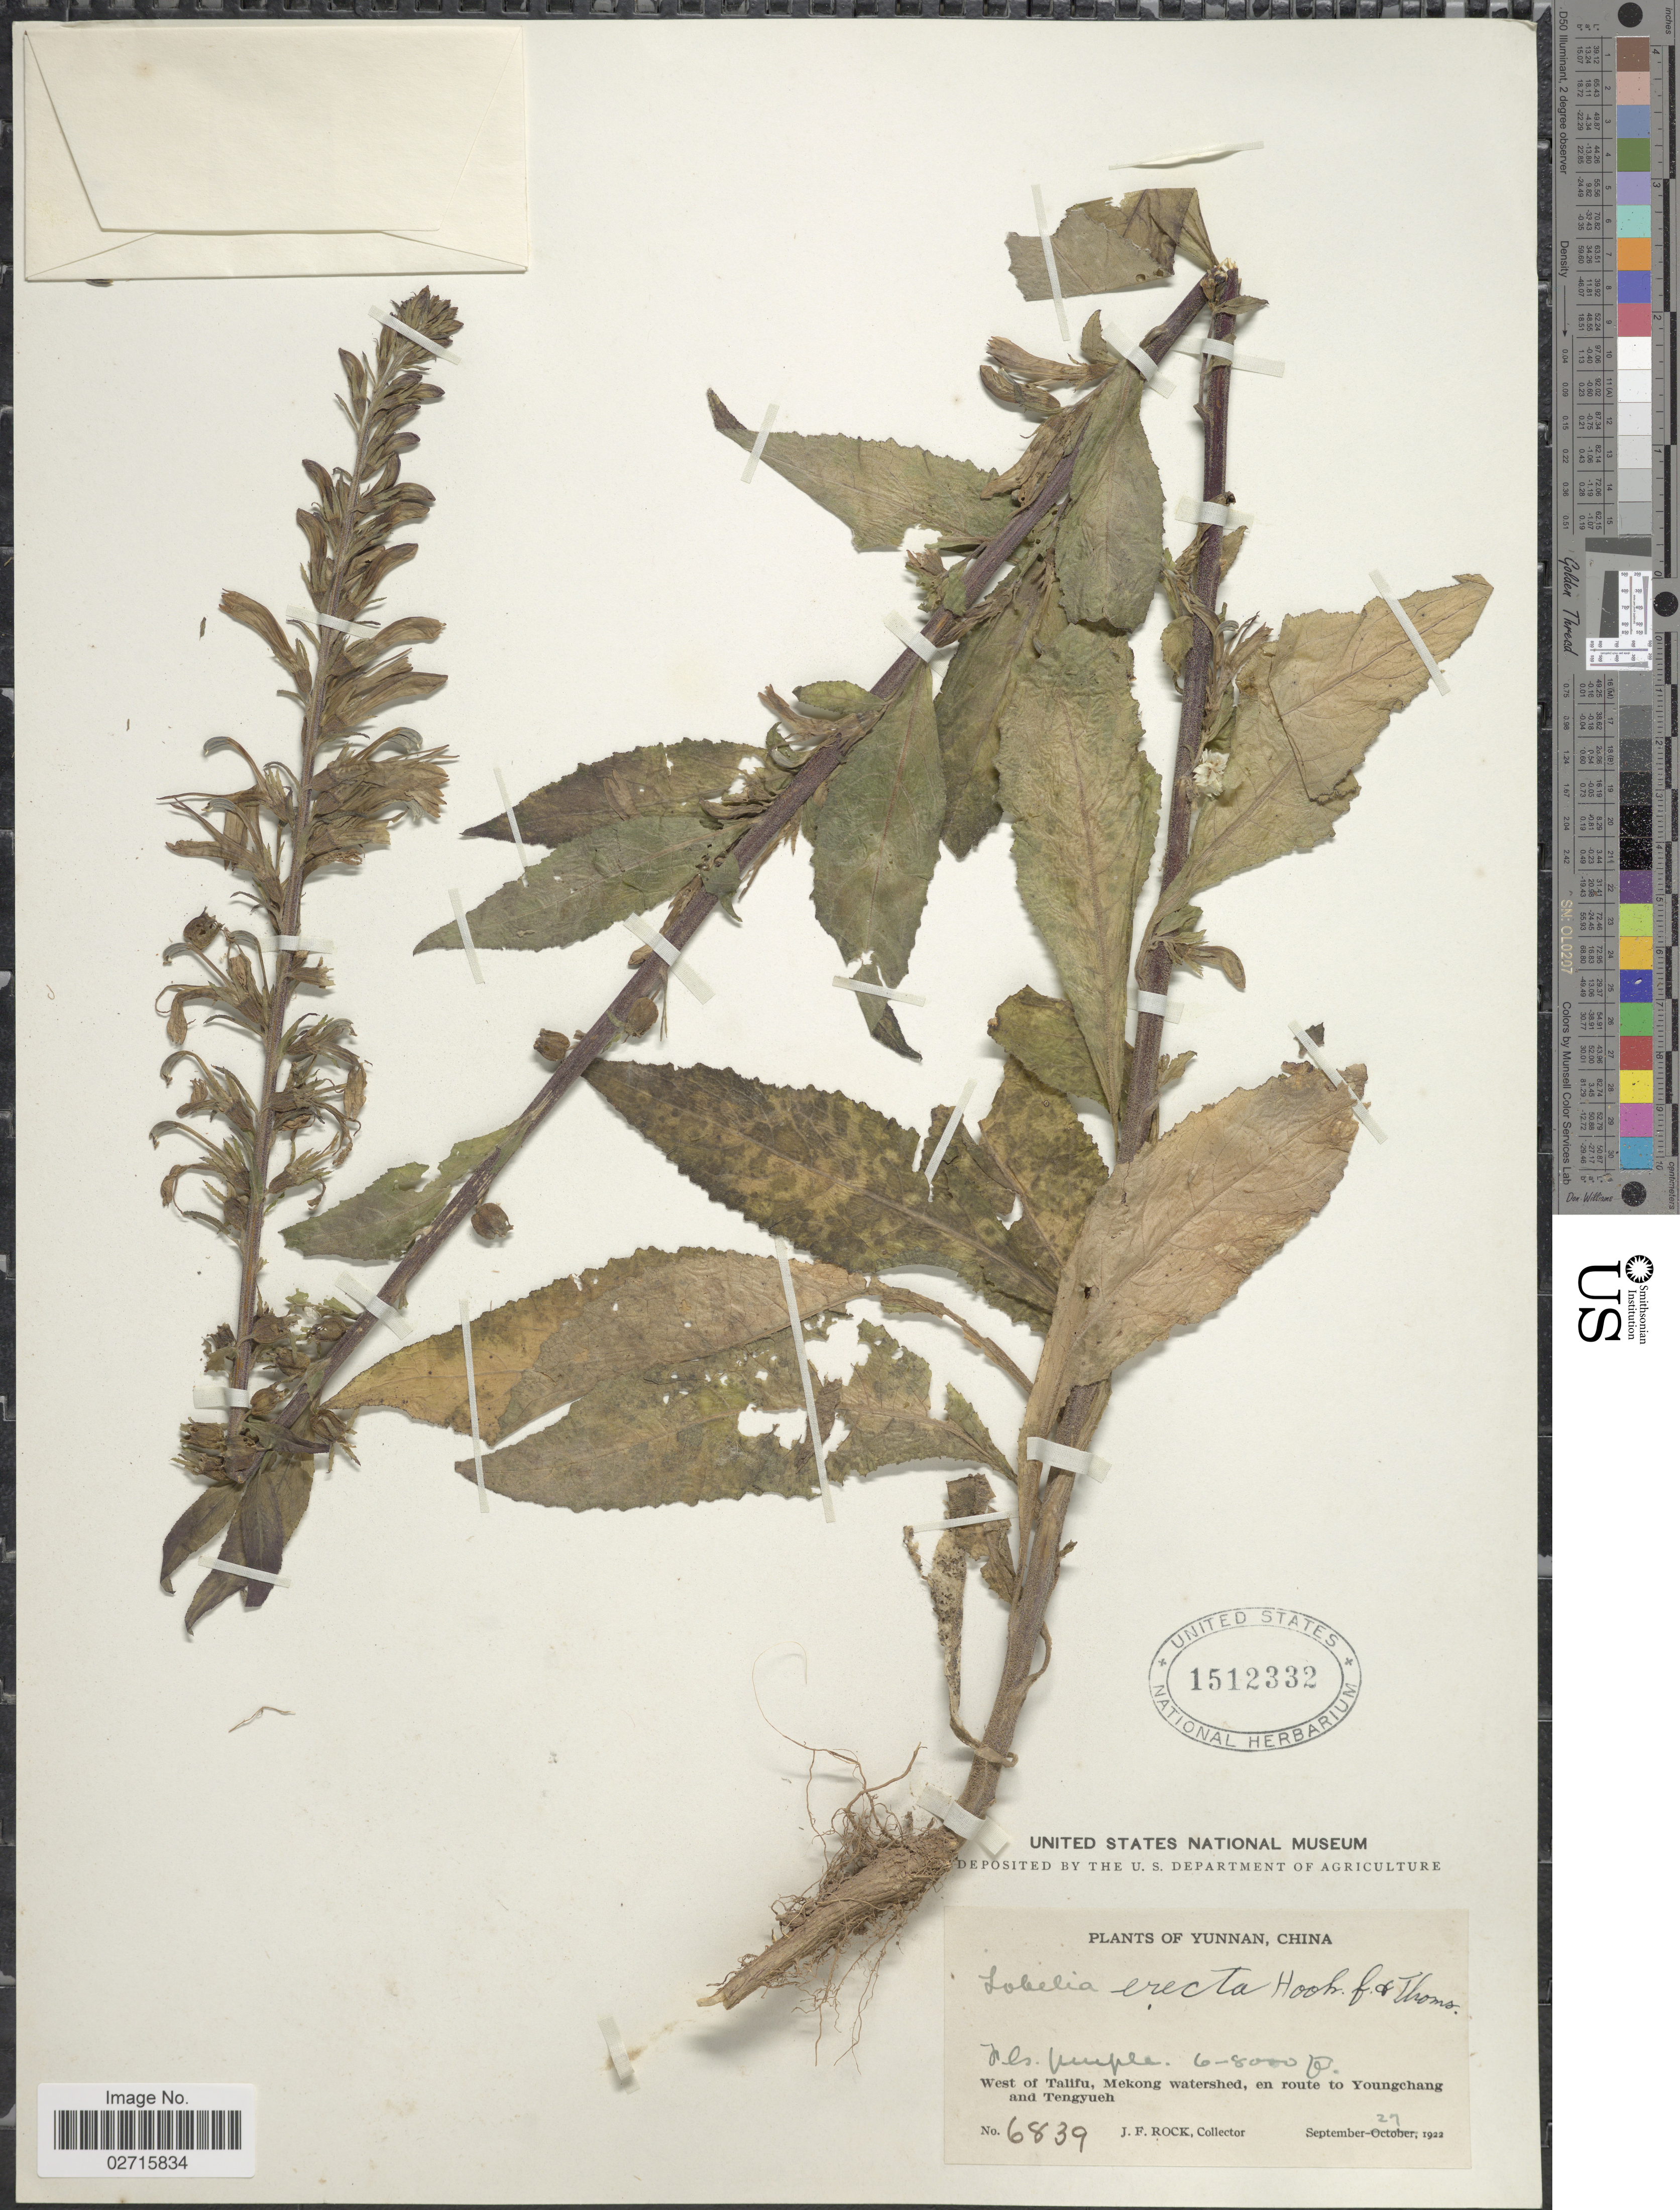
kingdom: Plantae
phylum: Tracheophyta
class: Magnoliopsida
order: Asterales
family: Campanulaceae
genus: Lobelia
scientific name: Lobelia erecta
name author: de Vriese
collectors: J. F. Rock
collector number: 6839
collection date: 1922-09-27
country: China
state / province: Yunnan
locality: West of Talifu, Mekong watershed, en route to Youngchang and Tengyueh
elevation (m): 1829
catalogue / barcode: US 1512332